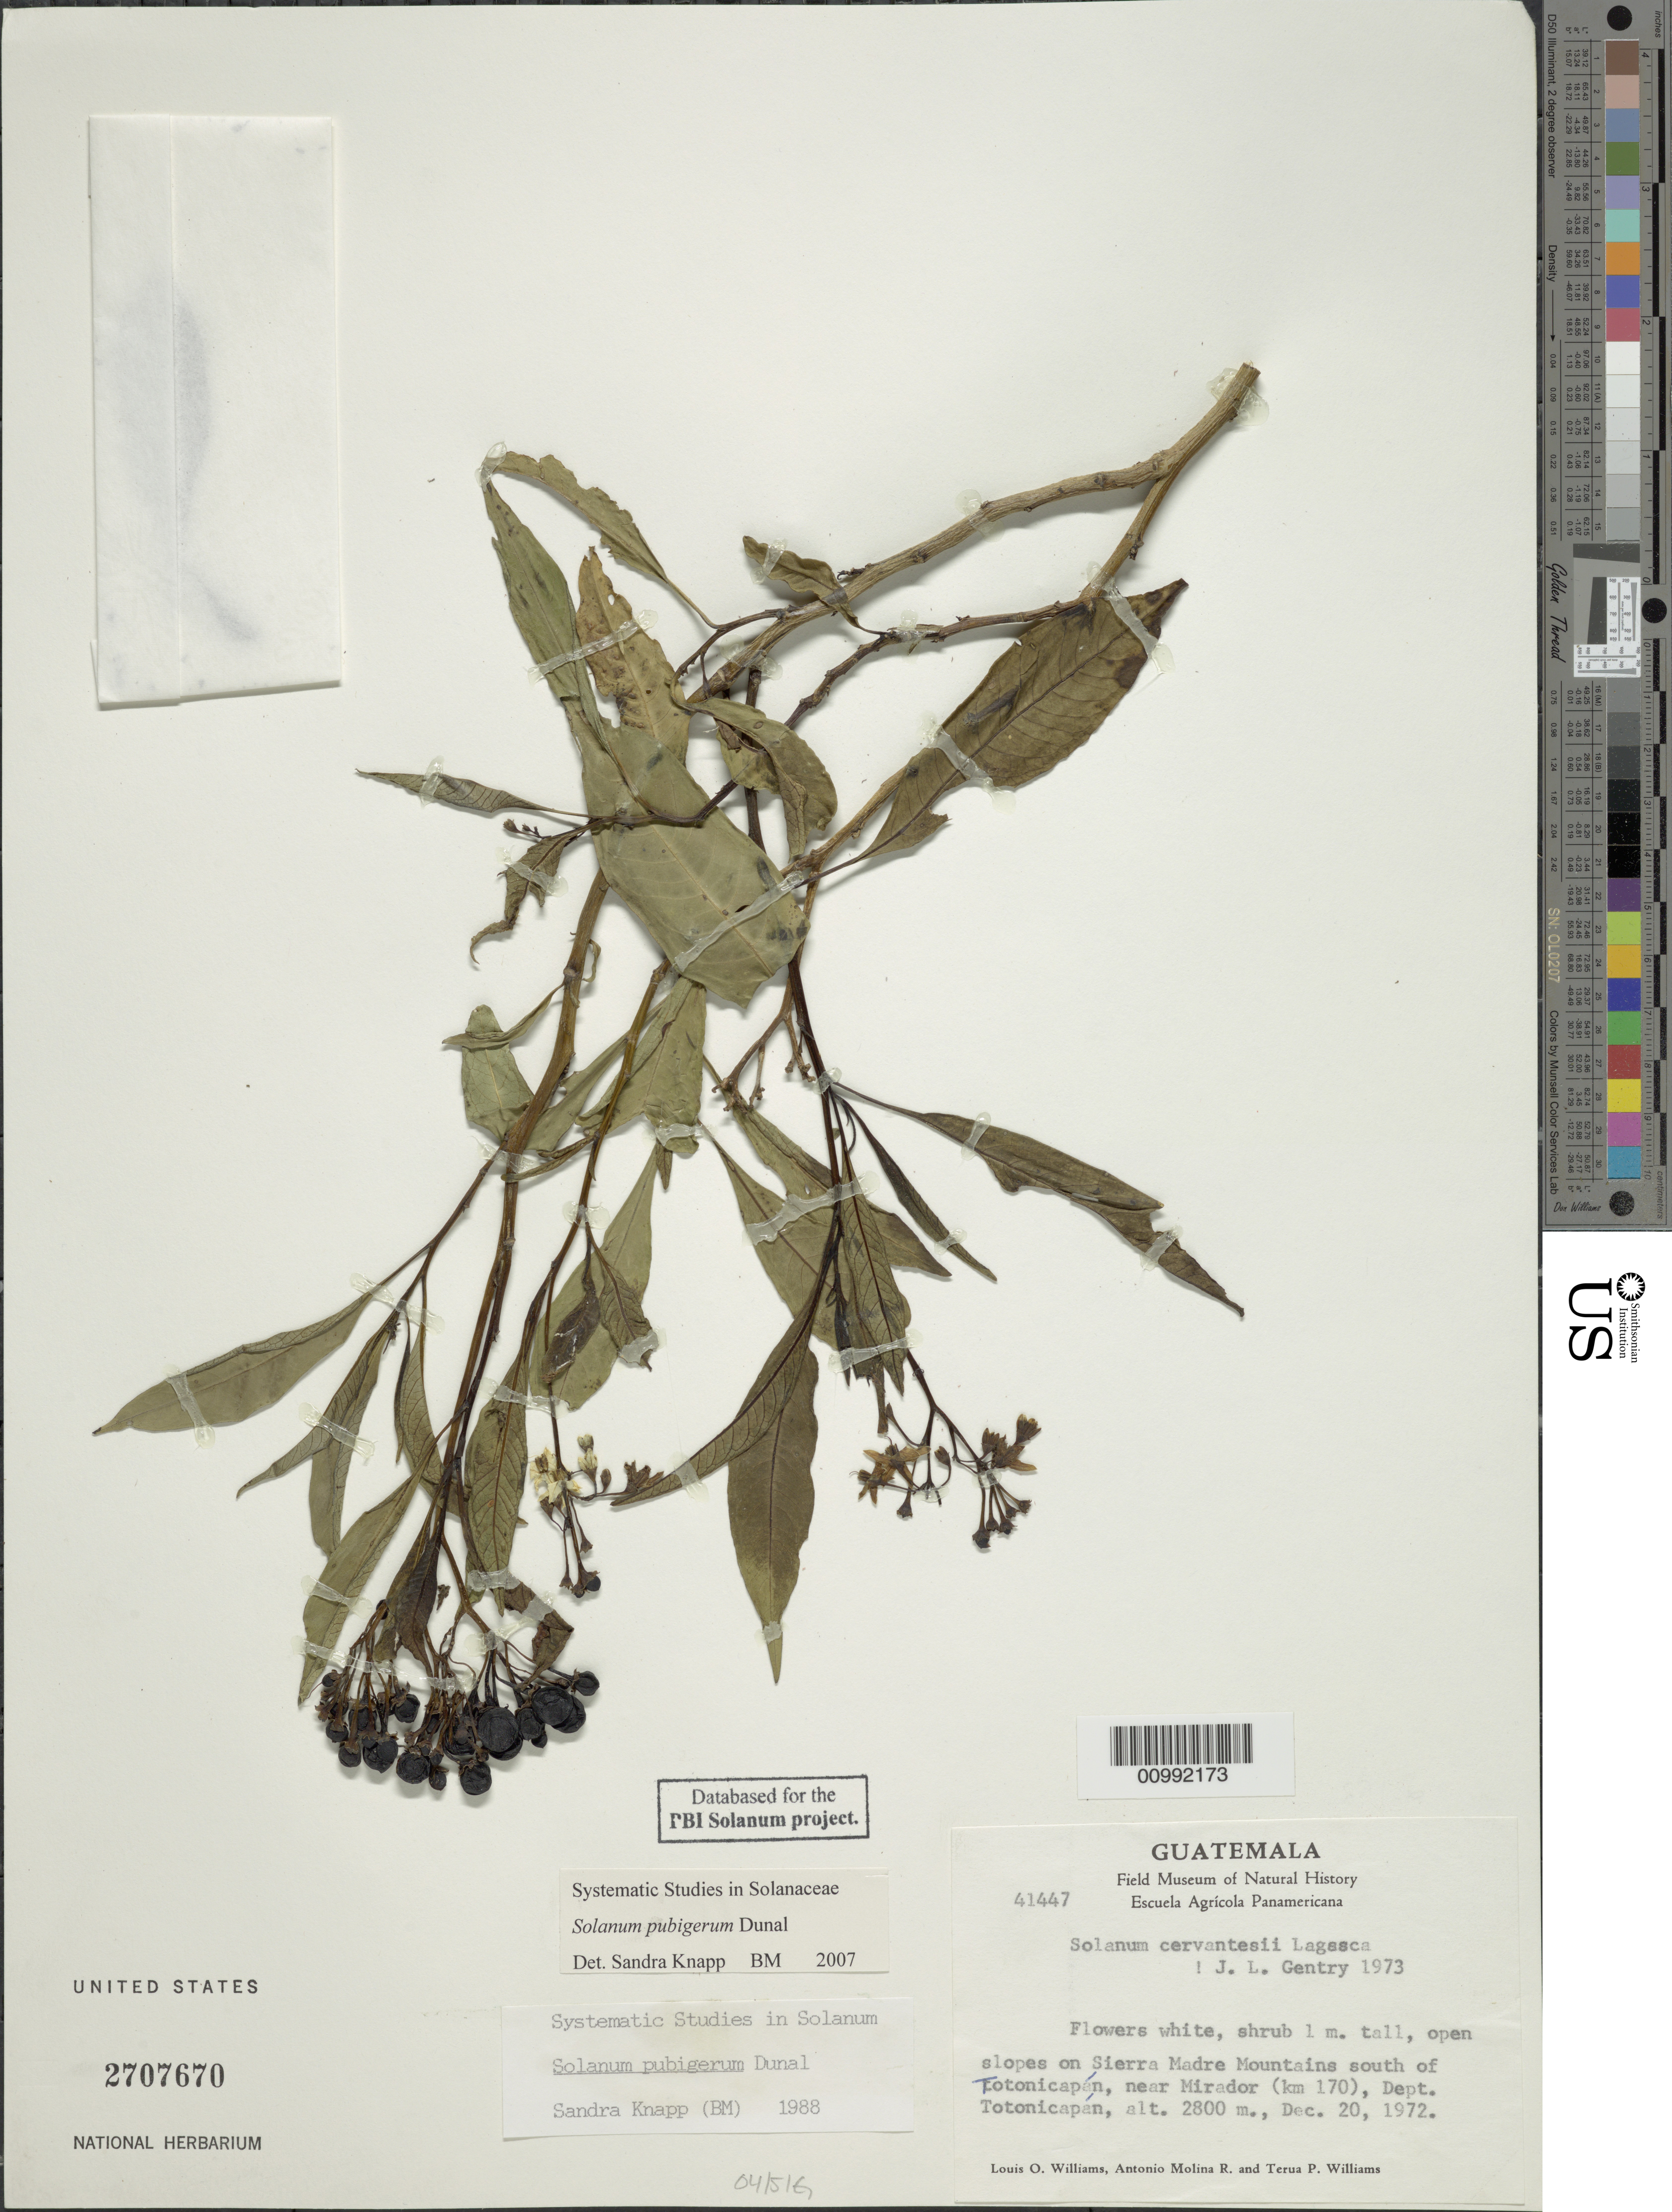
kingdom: Plantae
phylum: Tracheophyta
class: Magnoliopsida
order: Solanales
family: Solanaceae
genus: Solanum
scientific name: Solanum pubigerum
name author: Dunal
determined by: Knapp, S. D.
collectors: L. O. Williams, A. Molina R. & T. P. Williams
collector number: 41447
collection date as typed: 20 Dec 1972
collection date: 1972-12-20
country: Guatemala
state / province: Totonicapán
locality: On Sierra Madre Mountains south of Totonicapán, near Mirador (km 170).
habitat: Open slopes.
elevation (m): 2800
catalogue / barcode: US 2707670